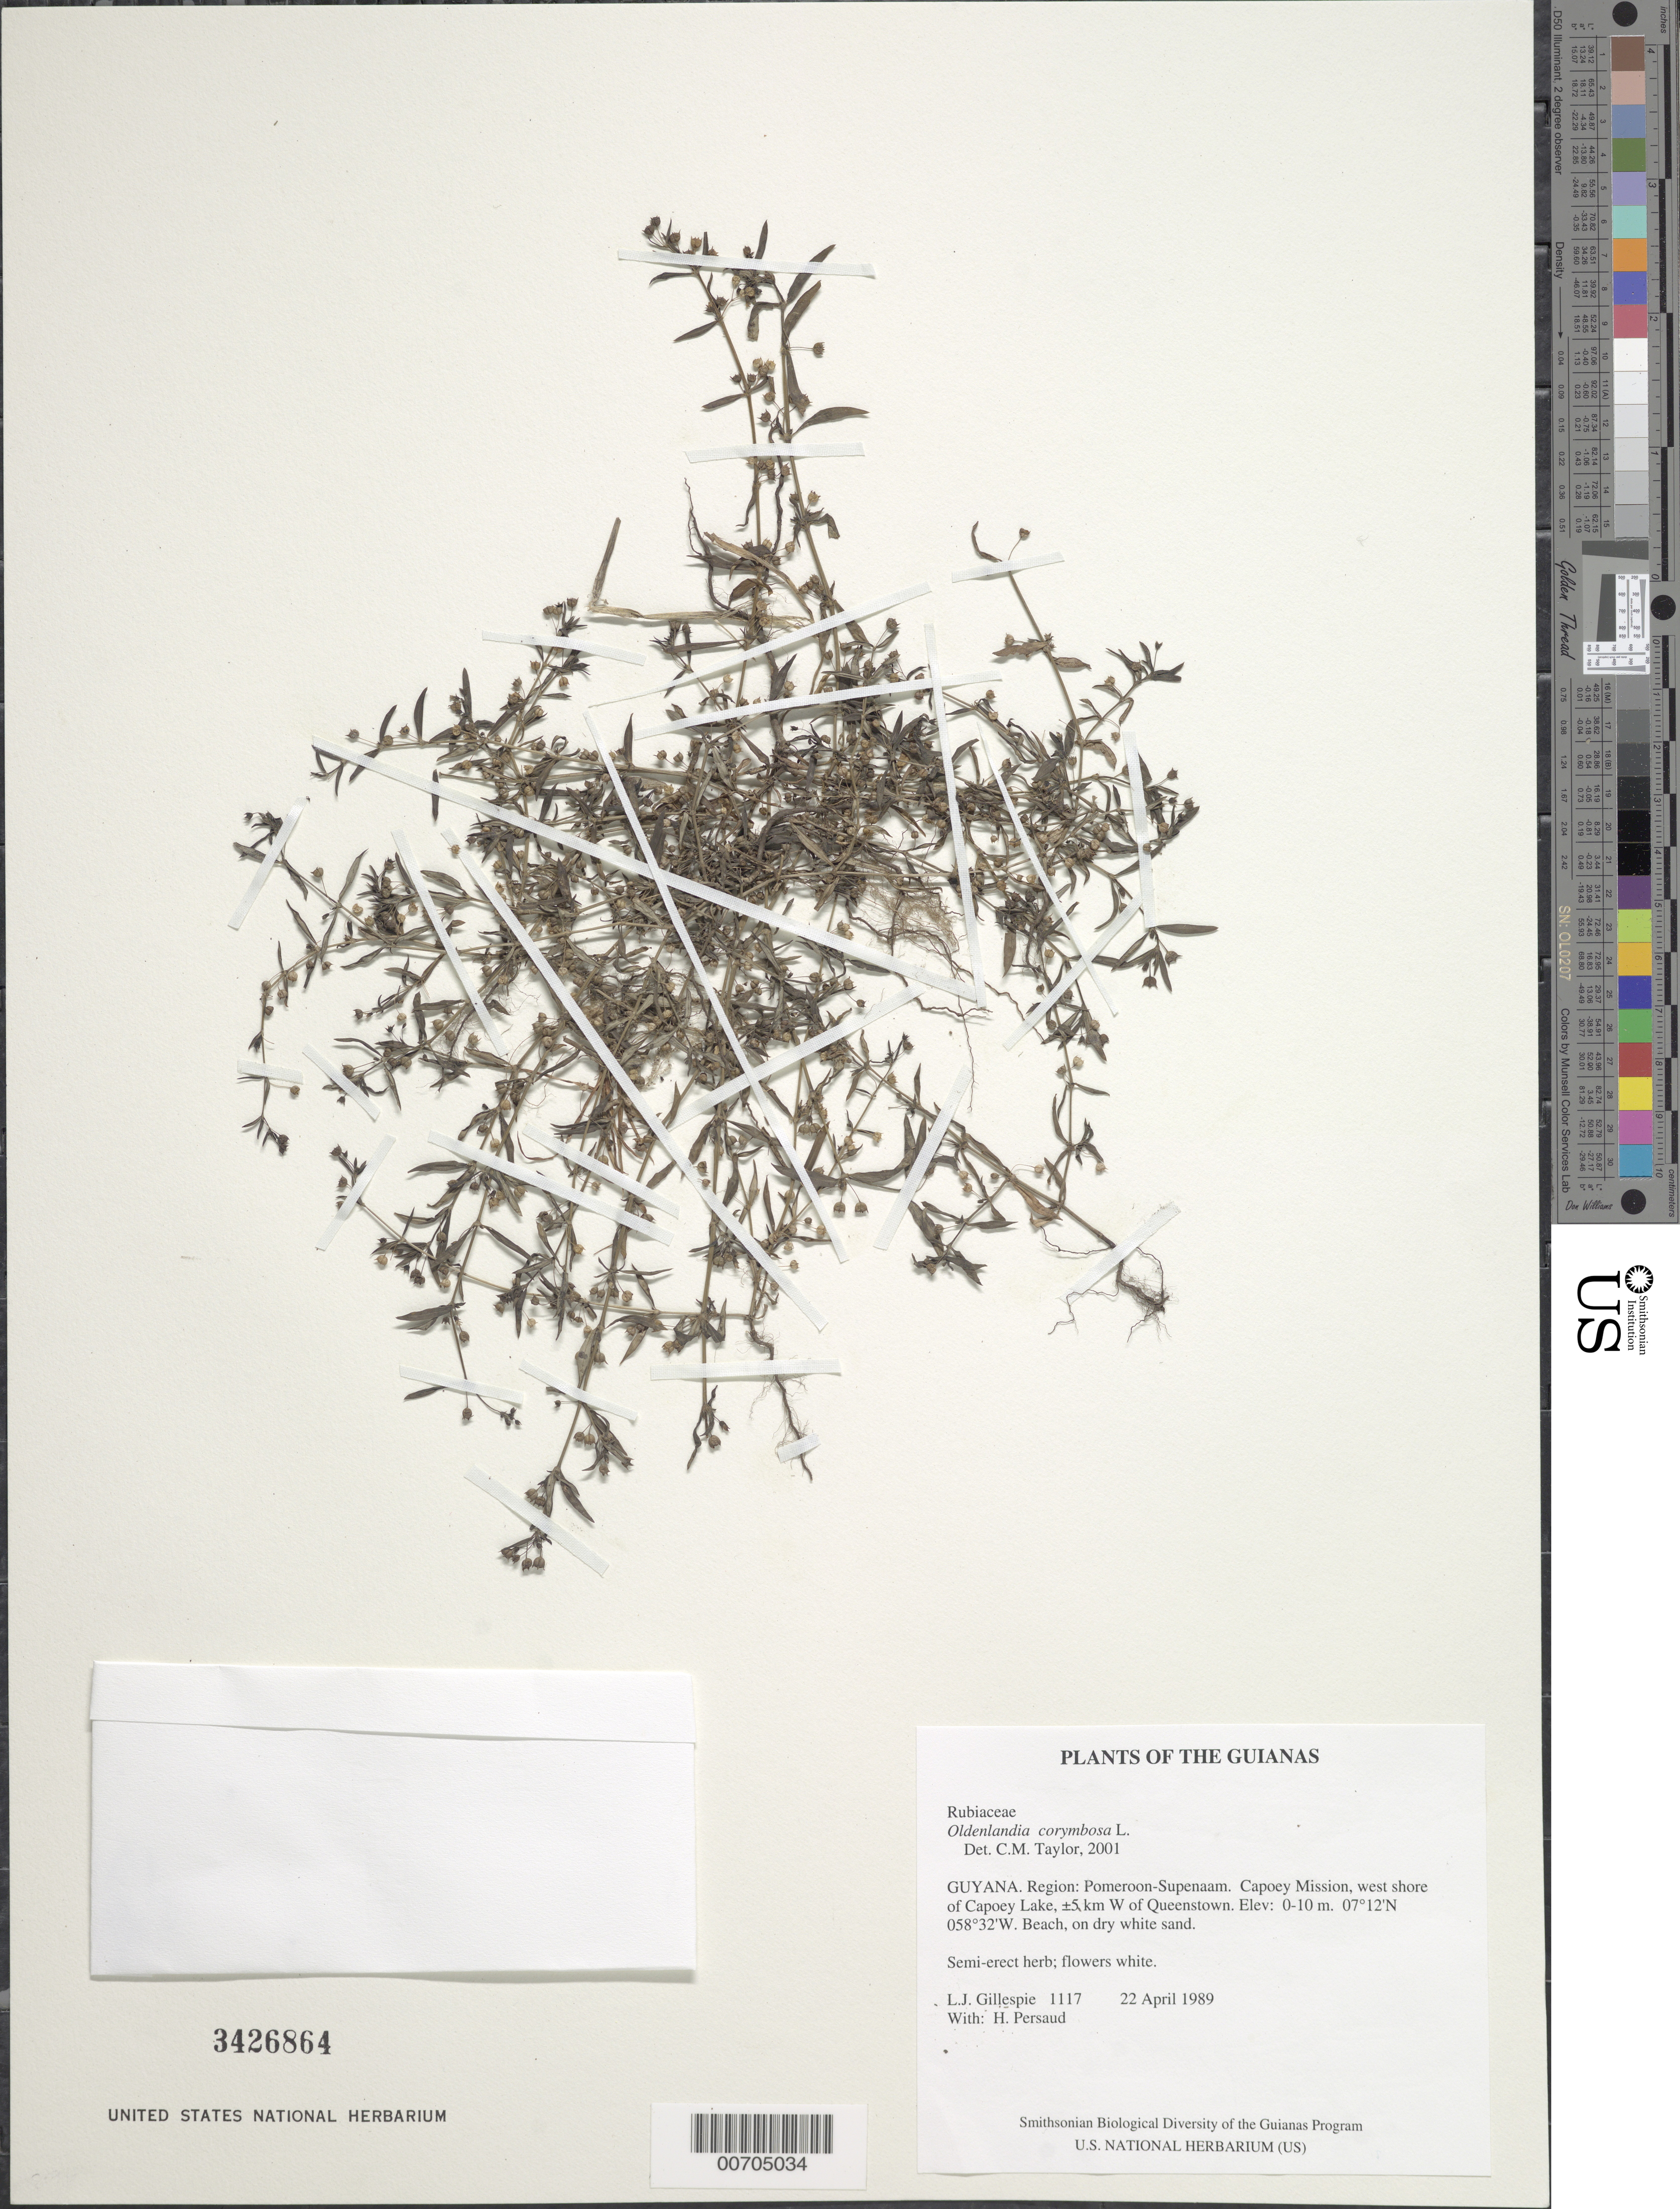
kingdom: Plantae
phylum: Tracheophyta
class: Magnoliopsida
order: Gentianales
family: Rubiaceae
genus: Oldenlandia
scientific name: Oldenlandia corymbosa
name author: L.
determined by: Taylor, Charlotte M.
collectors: L. J. Gillespie & H. Persaud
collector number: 1117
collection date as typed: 22 April 1989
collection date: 1989-04-22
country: Guyana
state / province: Pomeroon-Supenaam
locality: Capoey Mission, west shore of Capoey Lake, ±5 km W of Queenstown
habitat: Beach, on dry white sand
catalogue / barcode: US 3426864